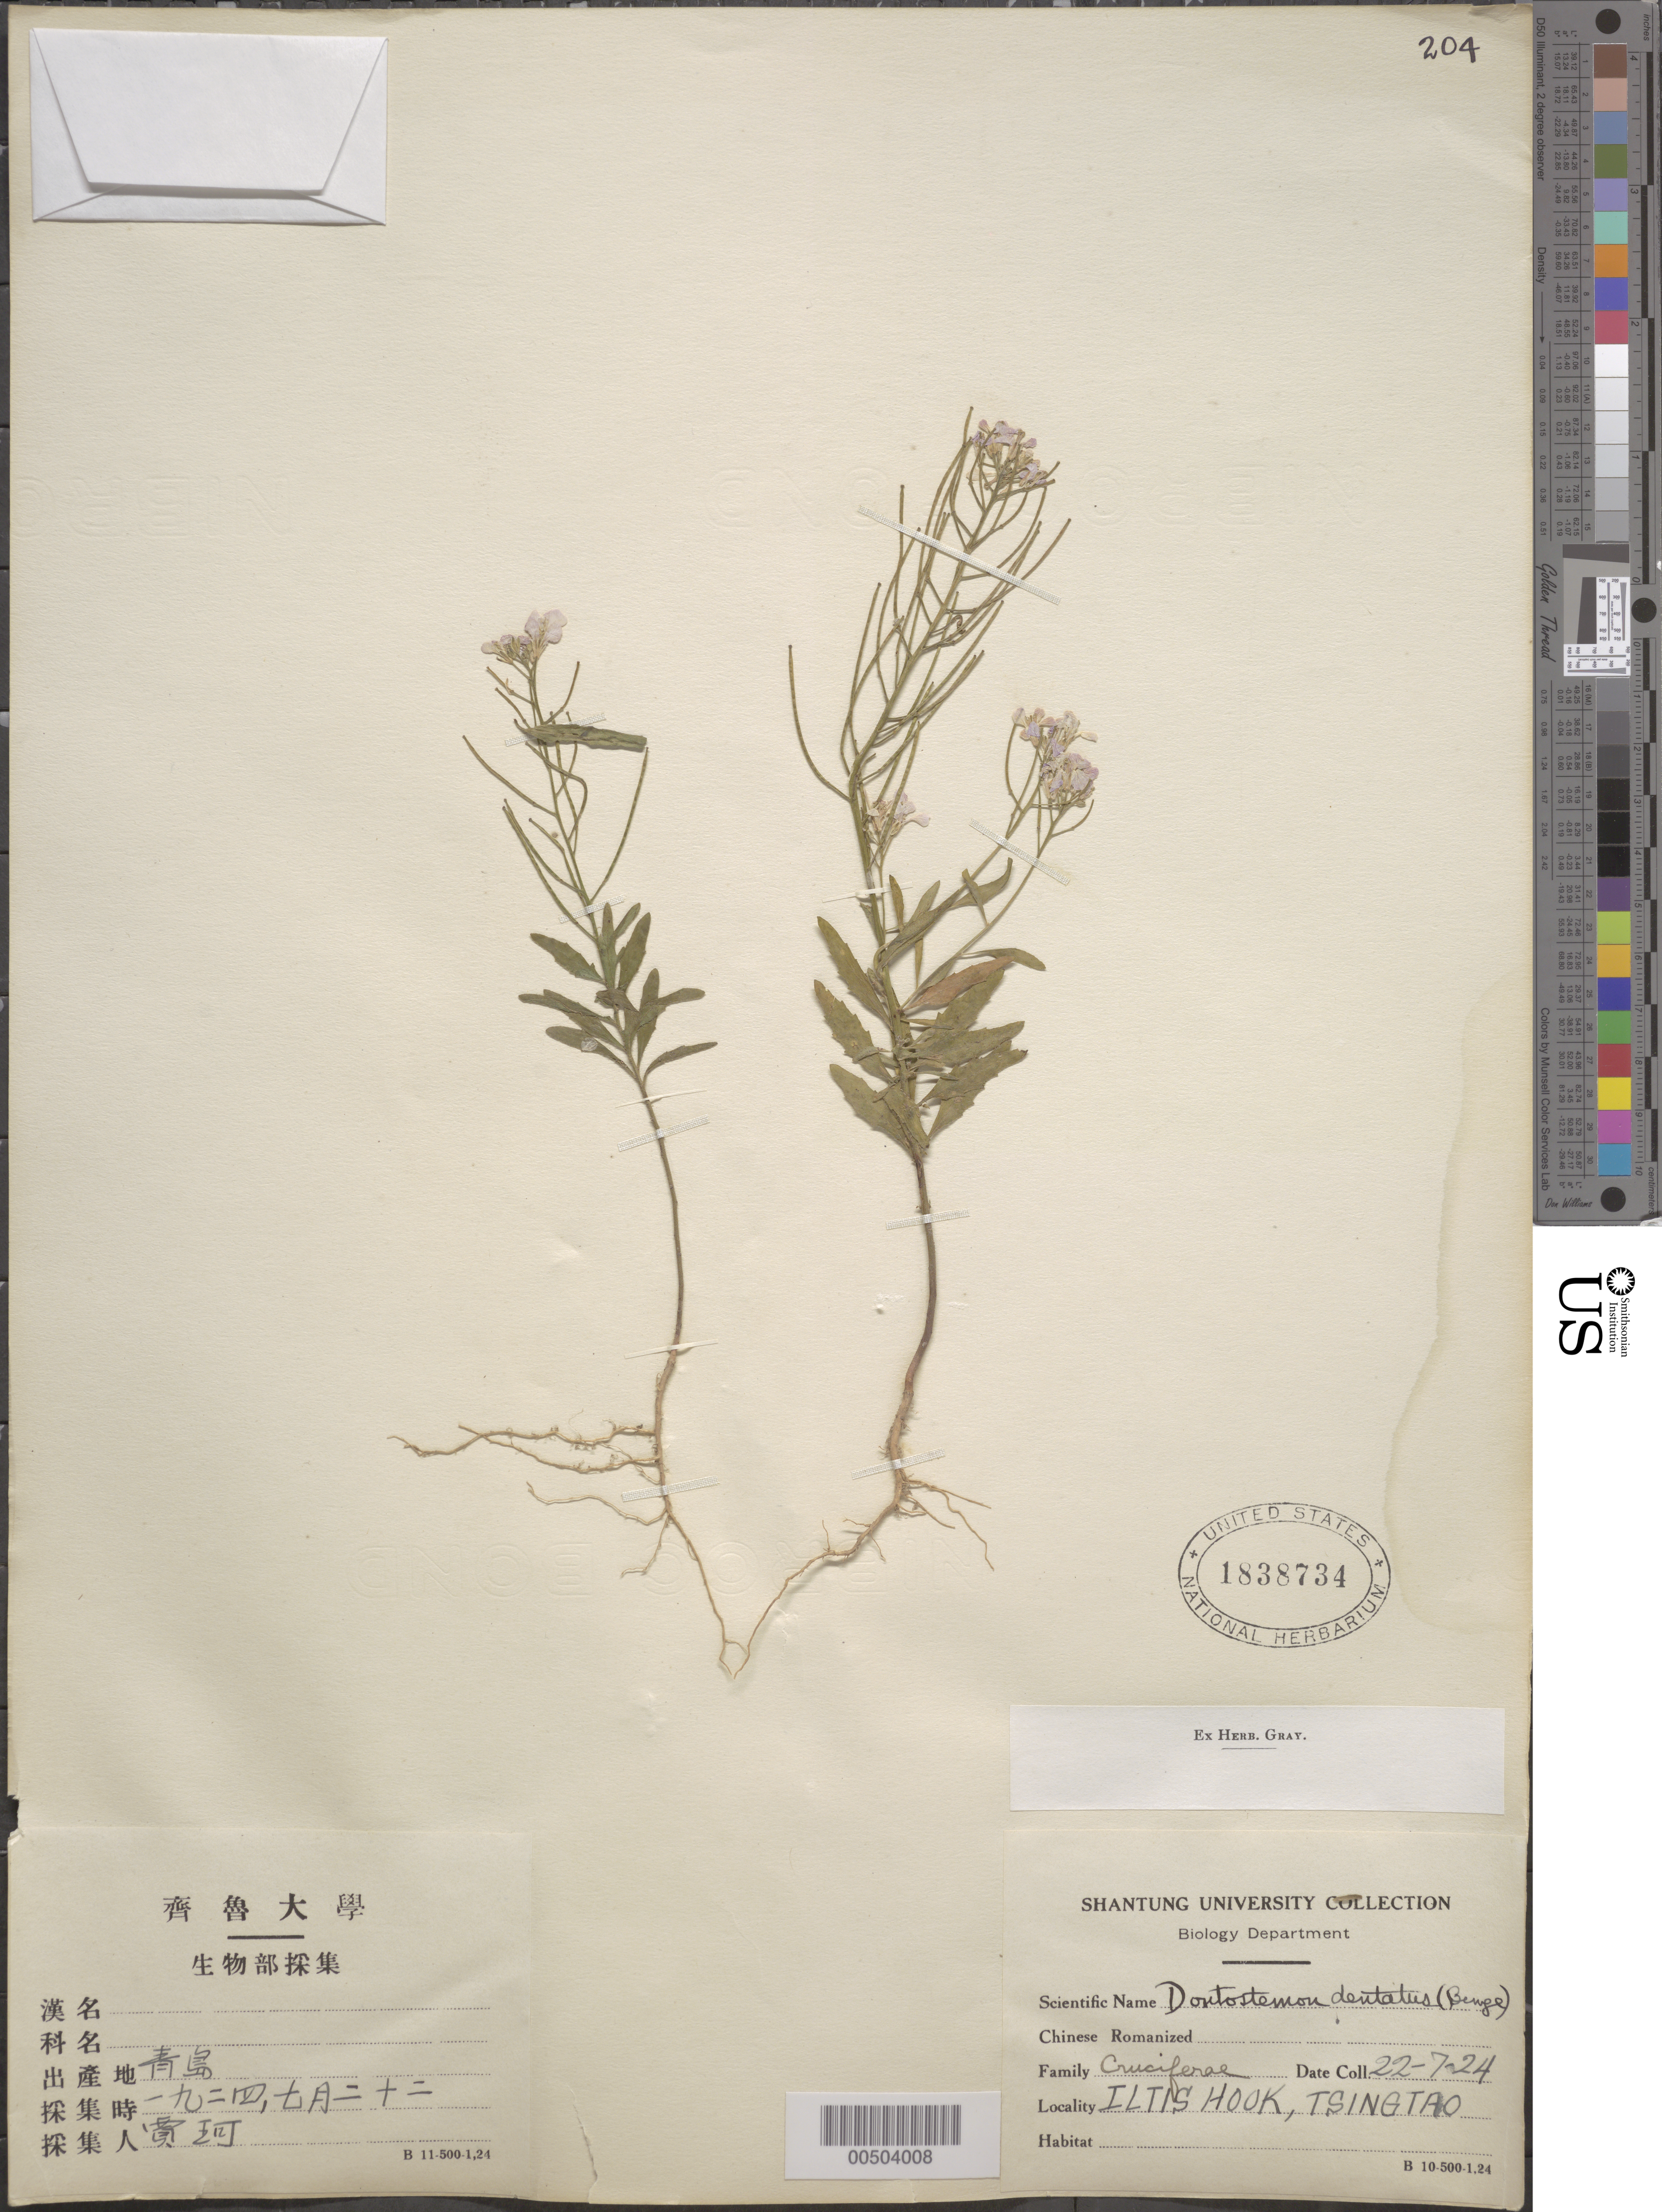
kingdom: Plantae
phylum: Tracheophyta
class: Magnoliopsida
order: Brassicales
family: Brassicaceae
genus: Dontostemon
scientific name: Dontostemon dentatus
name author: (Benge) Ledeb.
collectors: K. Jia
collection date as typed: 22 Jul 1924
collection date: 1924-07-22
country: China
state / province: Shandong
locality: Iltis Hook, Tsingtao (Qingdao) District (?)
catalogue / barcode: US 1838734